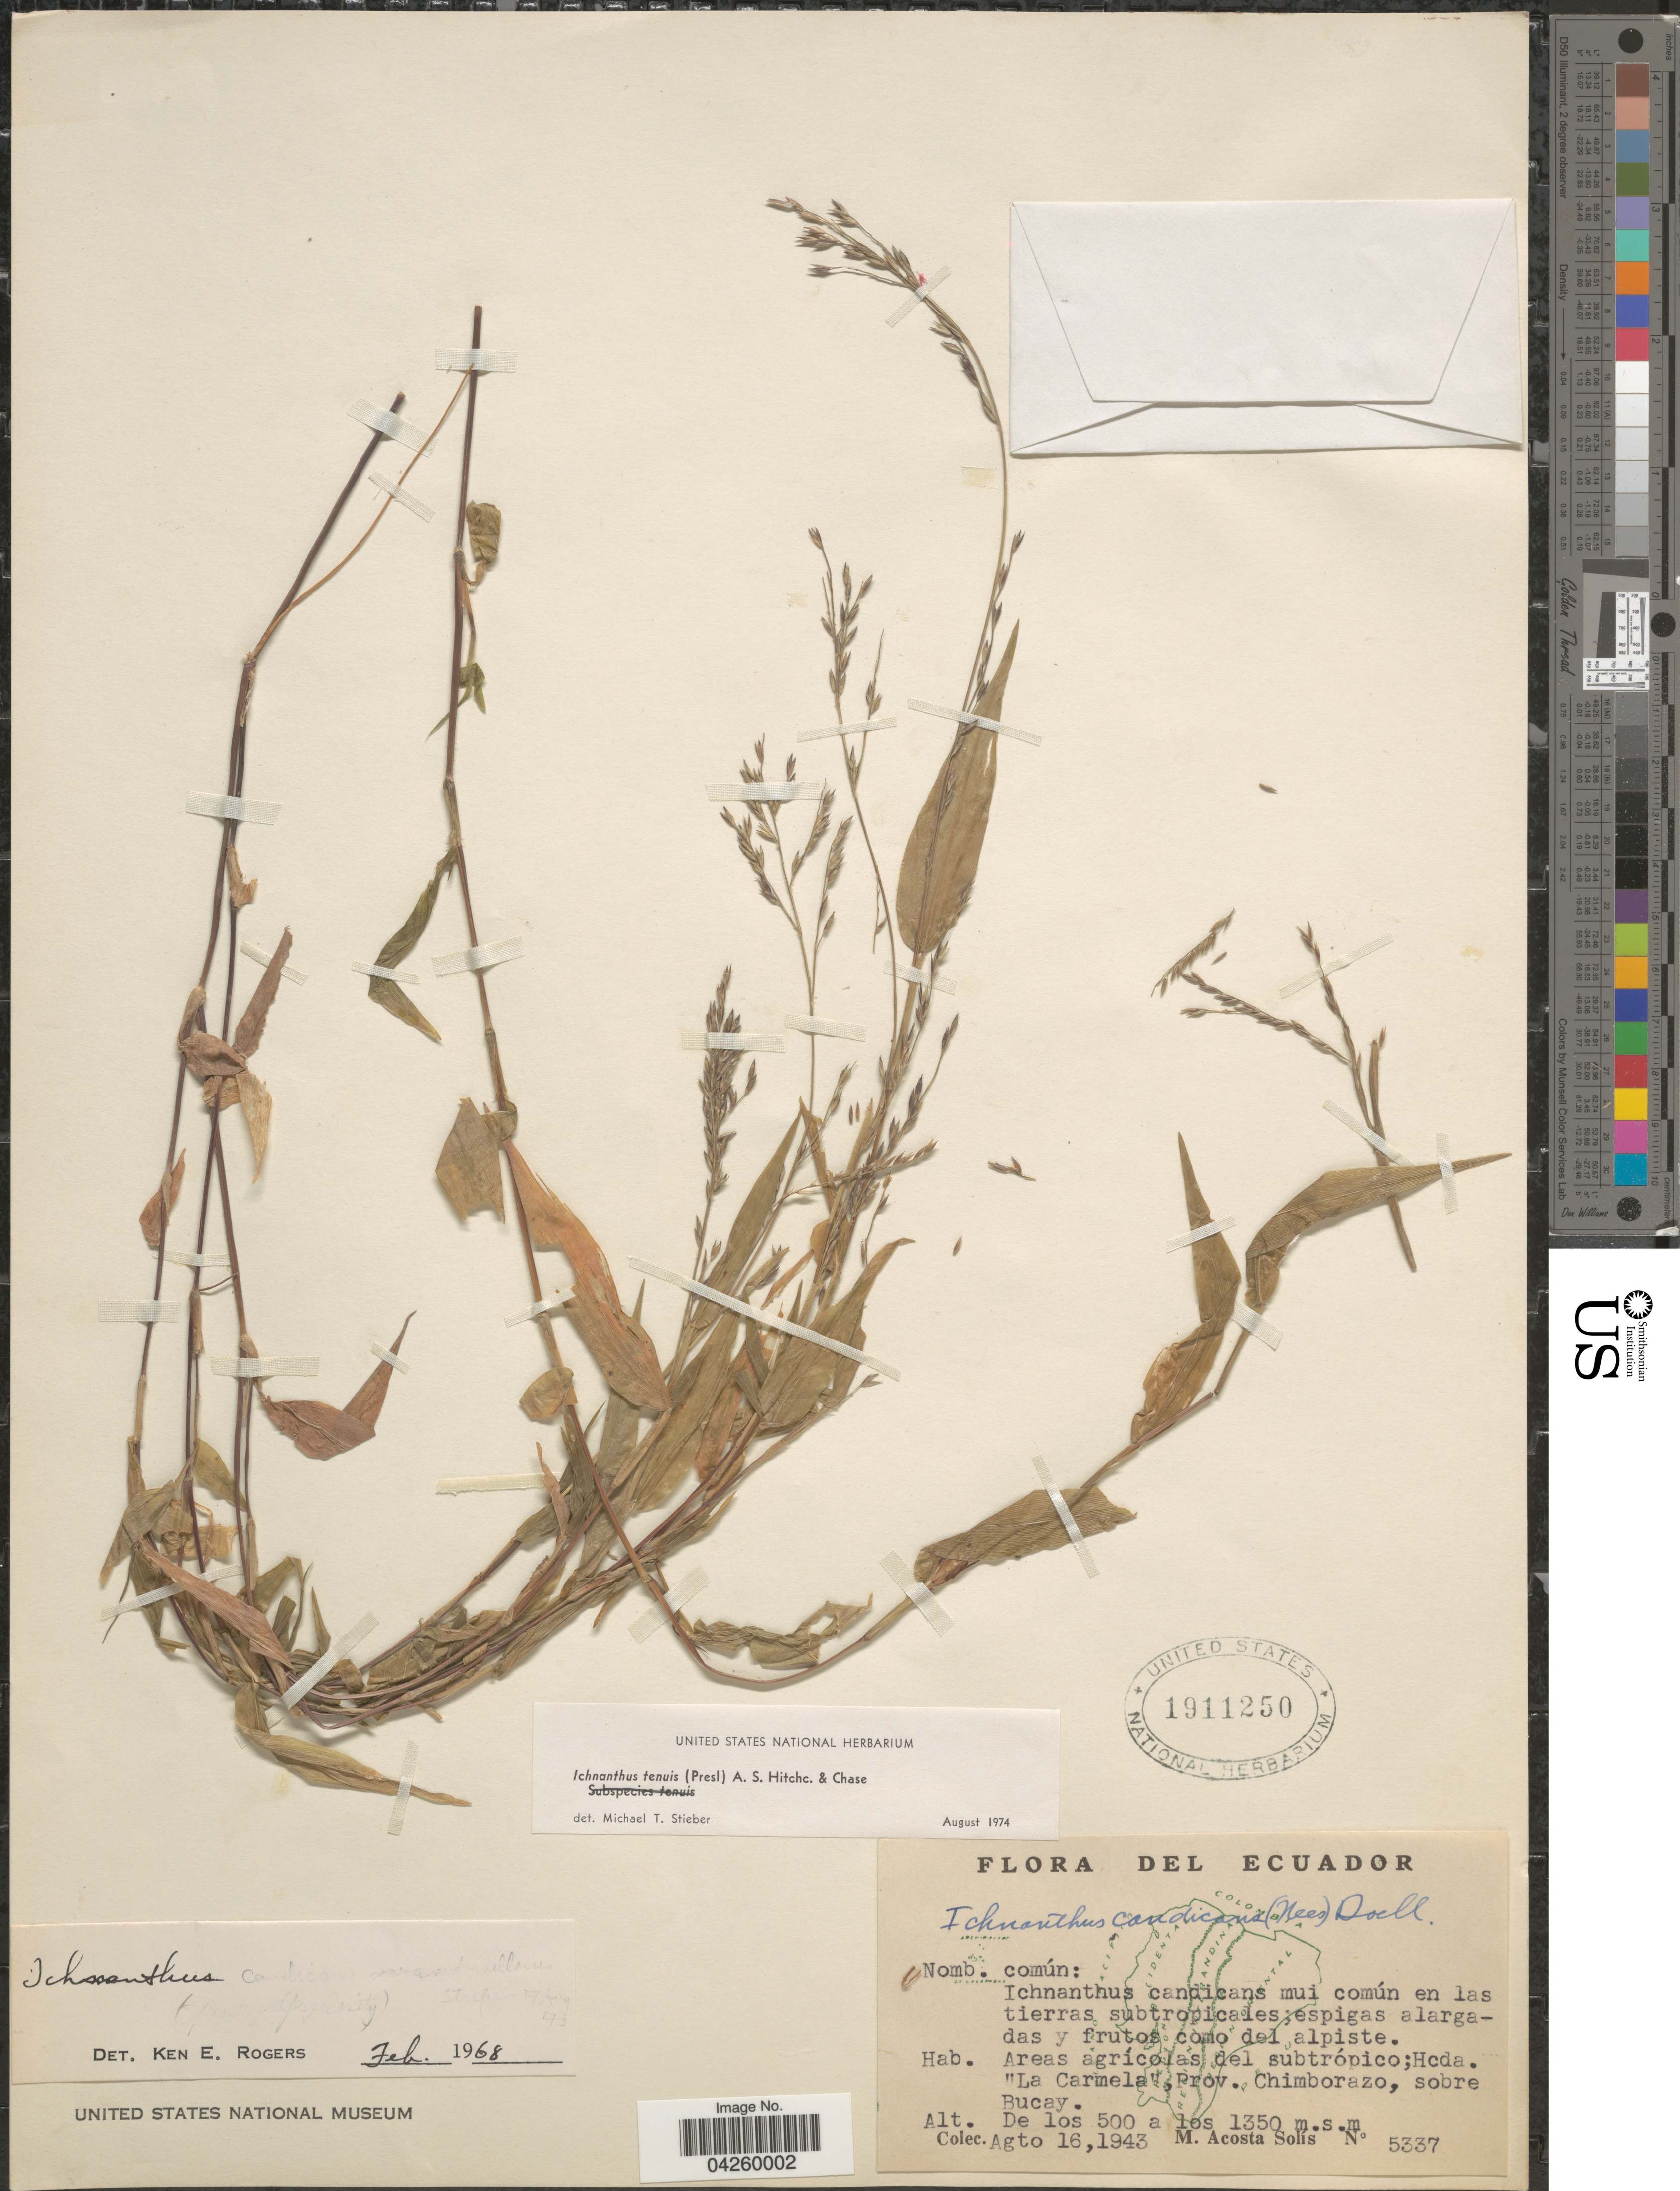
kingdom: Plantae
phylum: Tracheophyta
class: Liliopsida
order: Poales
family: Poaceae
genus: Ichnanthus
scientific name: Ichnanthus tenuis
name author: (J. Presl) Hitchc. & Chase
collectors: M. Acosta Solis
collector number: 5337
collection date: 1943-08-16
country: Ecuador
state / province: Chimborazo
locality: Areas agrícolas del subtrópico; Hcda. "La Carmela", sobre Bucay.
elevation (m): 500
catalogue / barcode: US 1911250